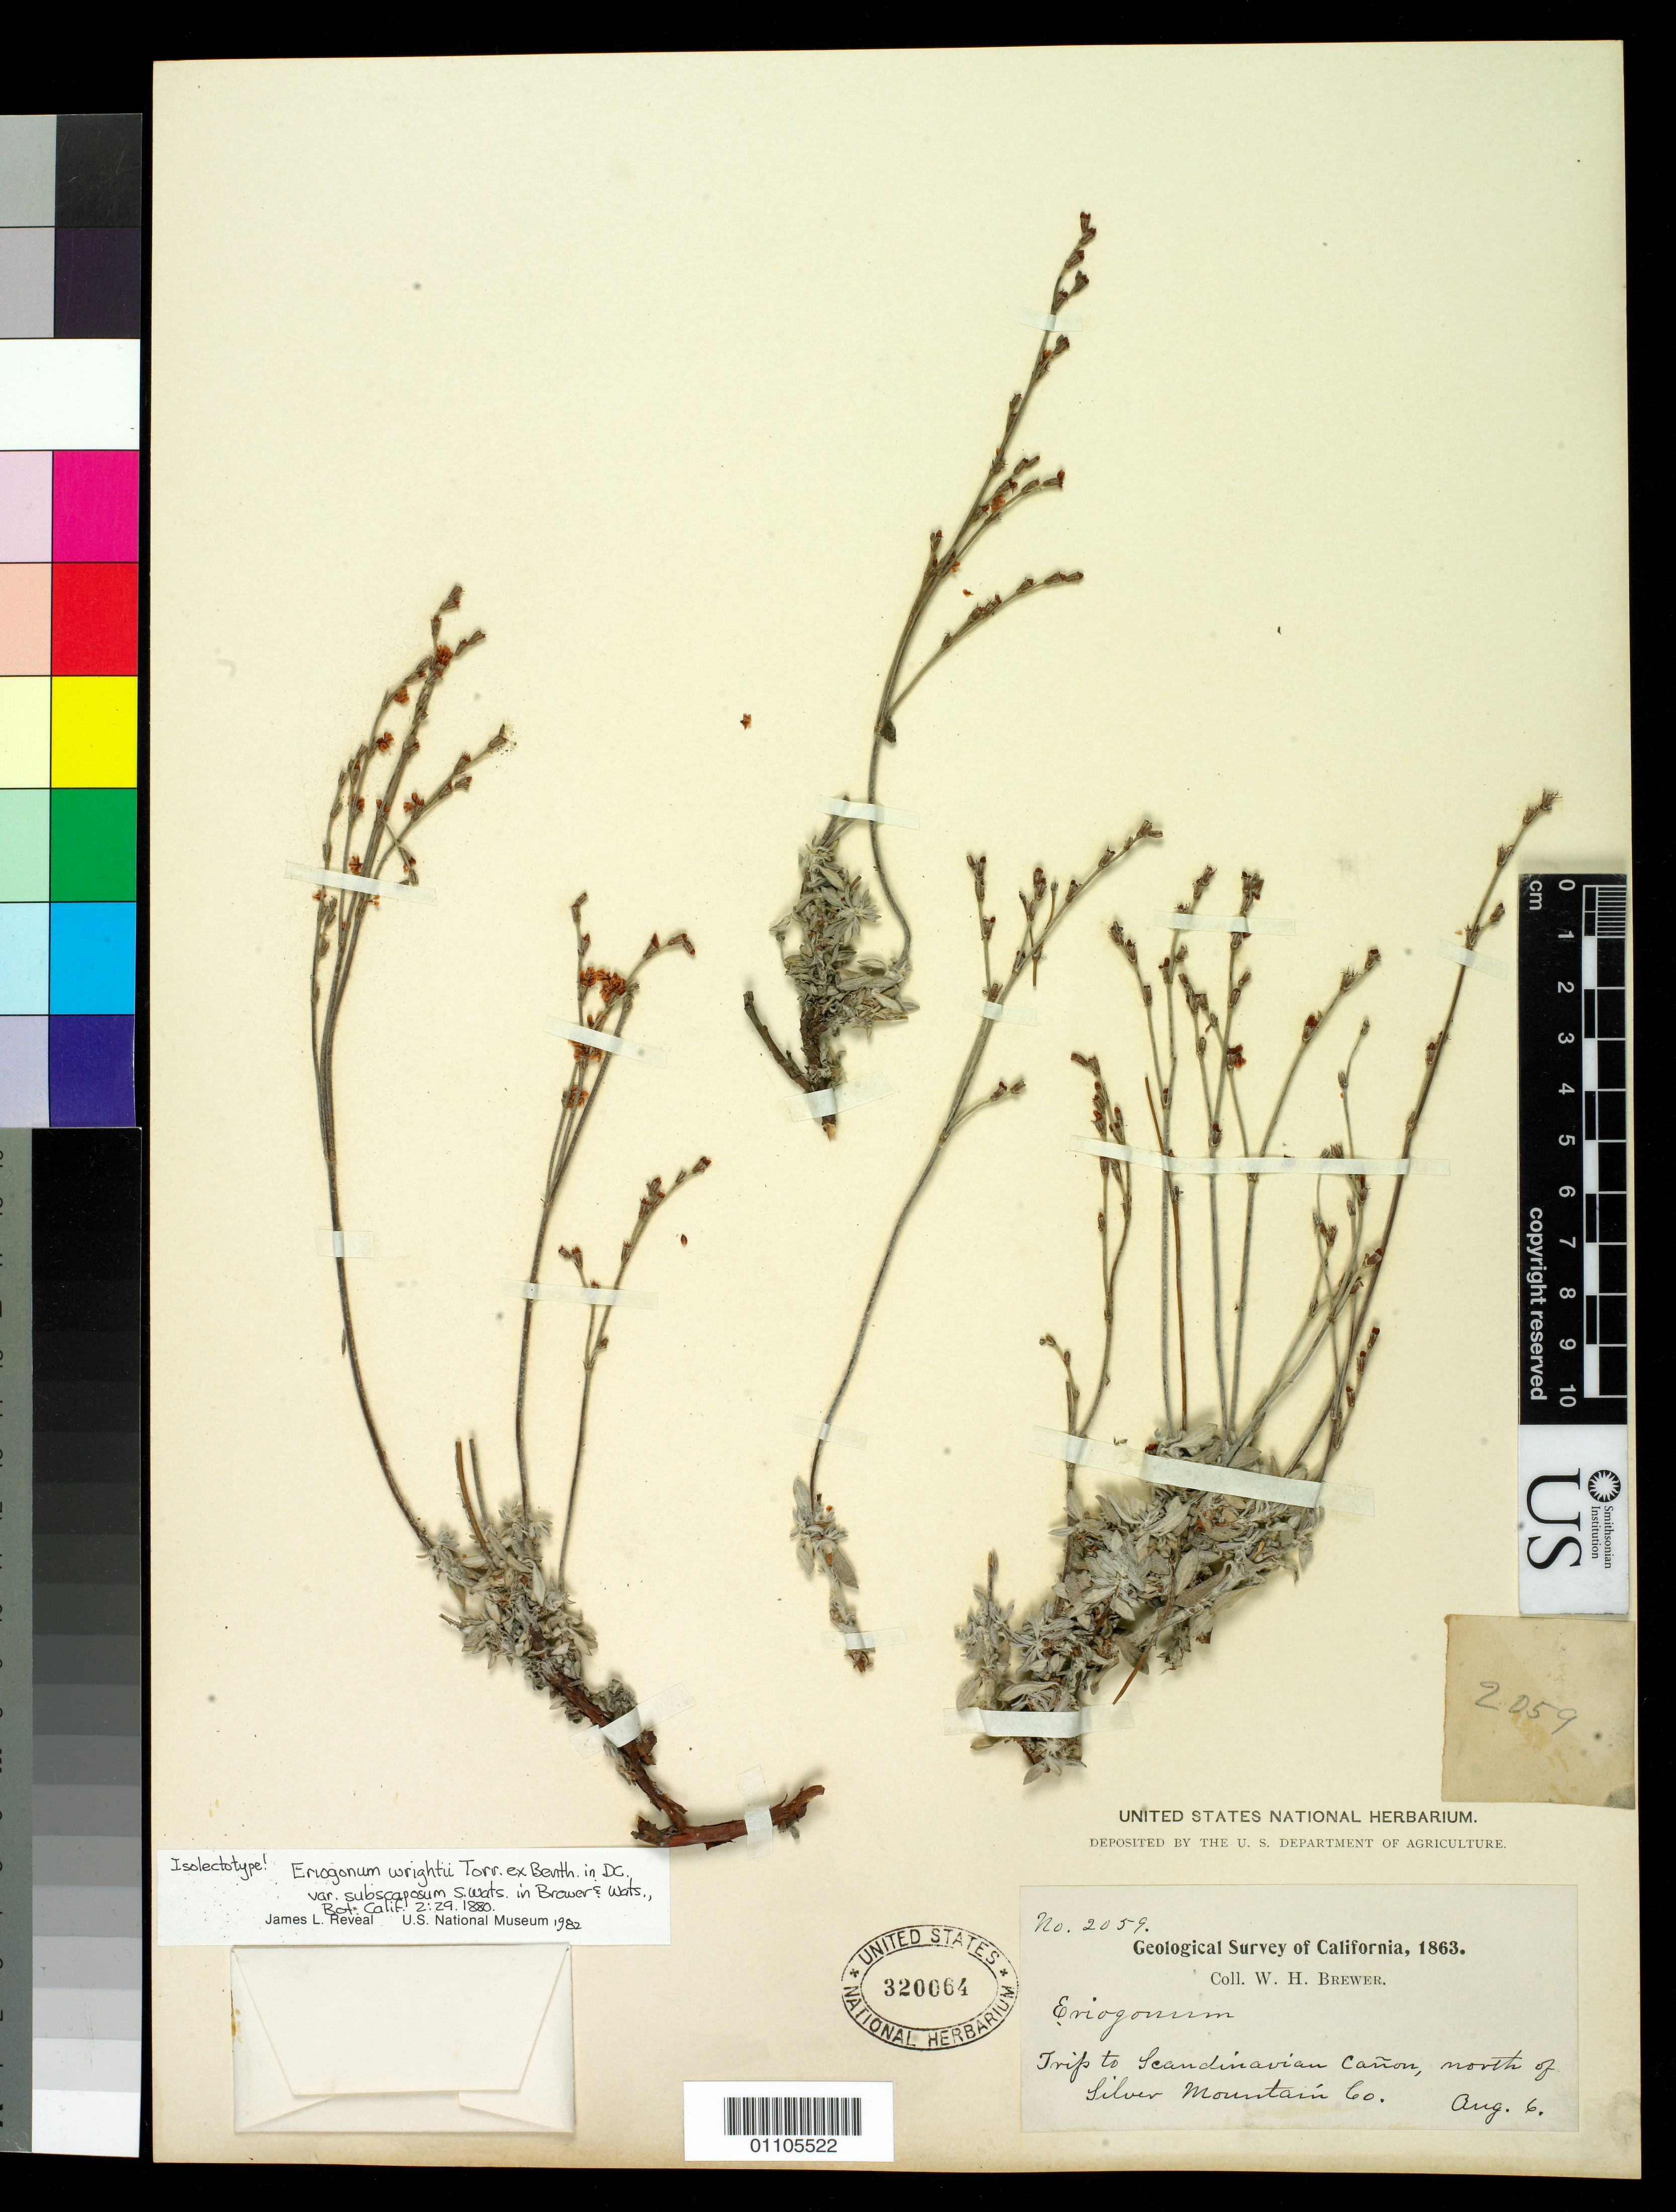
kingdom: Plantae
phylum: Tracheophyta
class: Magnoliopsida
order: Caryophyllales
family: Polygonaceae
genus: Eriogonum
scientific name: Eriogonum wrightii var. subscaposum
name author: S. Watson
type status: Isosyntype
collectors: W. H. Brewer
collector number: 2059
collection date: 1863-08-06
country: United States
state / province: California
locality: Scandinavian Cañon, north of Silver Mountain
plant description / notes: Specimen annotated as isolectotype by J.L. Reveal (1982).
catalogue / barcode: US 320064